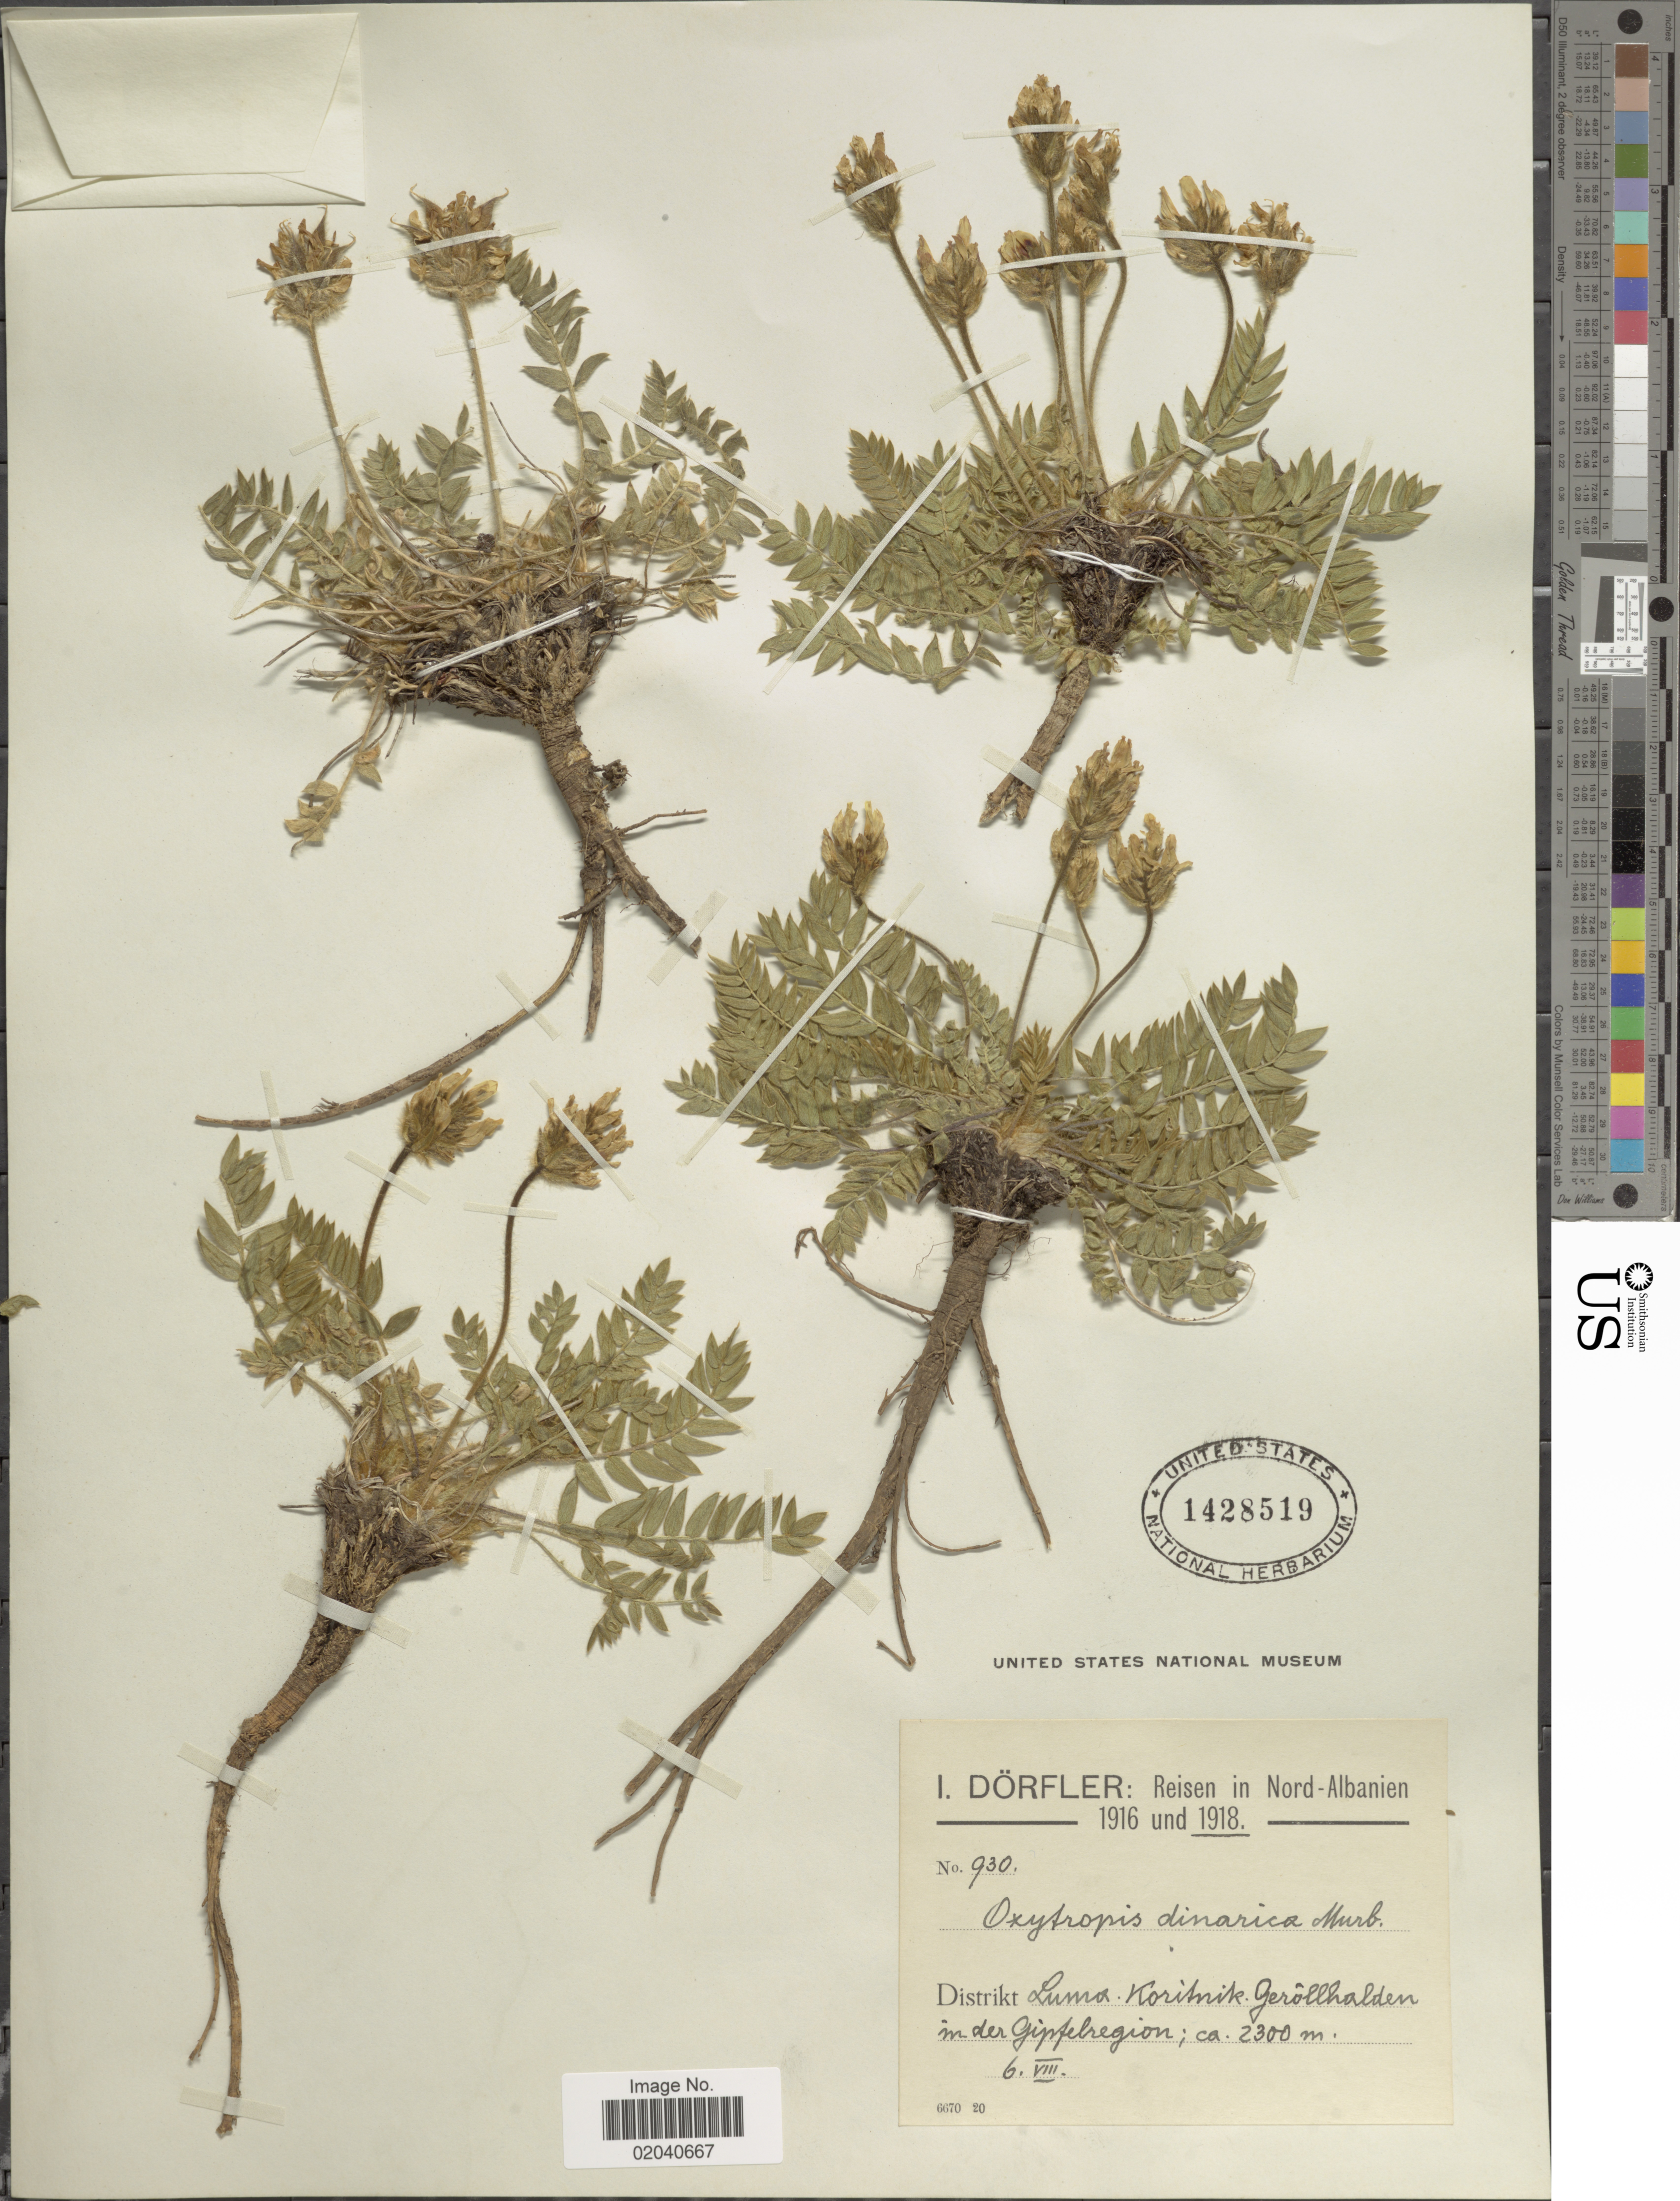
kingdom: Plantae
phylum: Tracheophyta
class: Magnoliopsida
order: Fabales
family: Fabaceae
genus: Oxytropis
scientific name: Oxytropis dinarica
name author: (Murb.) Wettst.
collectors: I. Dörfler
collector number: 930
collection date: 1918-08-06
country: Albania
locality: Reisen in Nord-Albanien, Distrikt Luma, Koritnik. gerrollhalden in der ginfelregion [interpreted]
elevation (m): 2300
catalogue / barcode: US 1428519